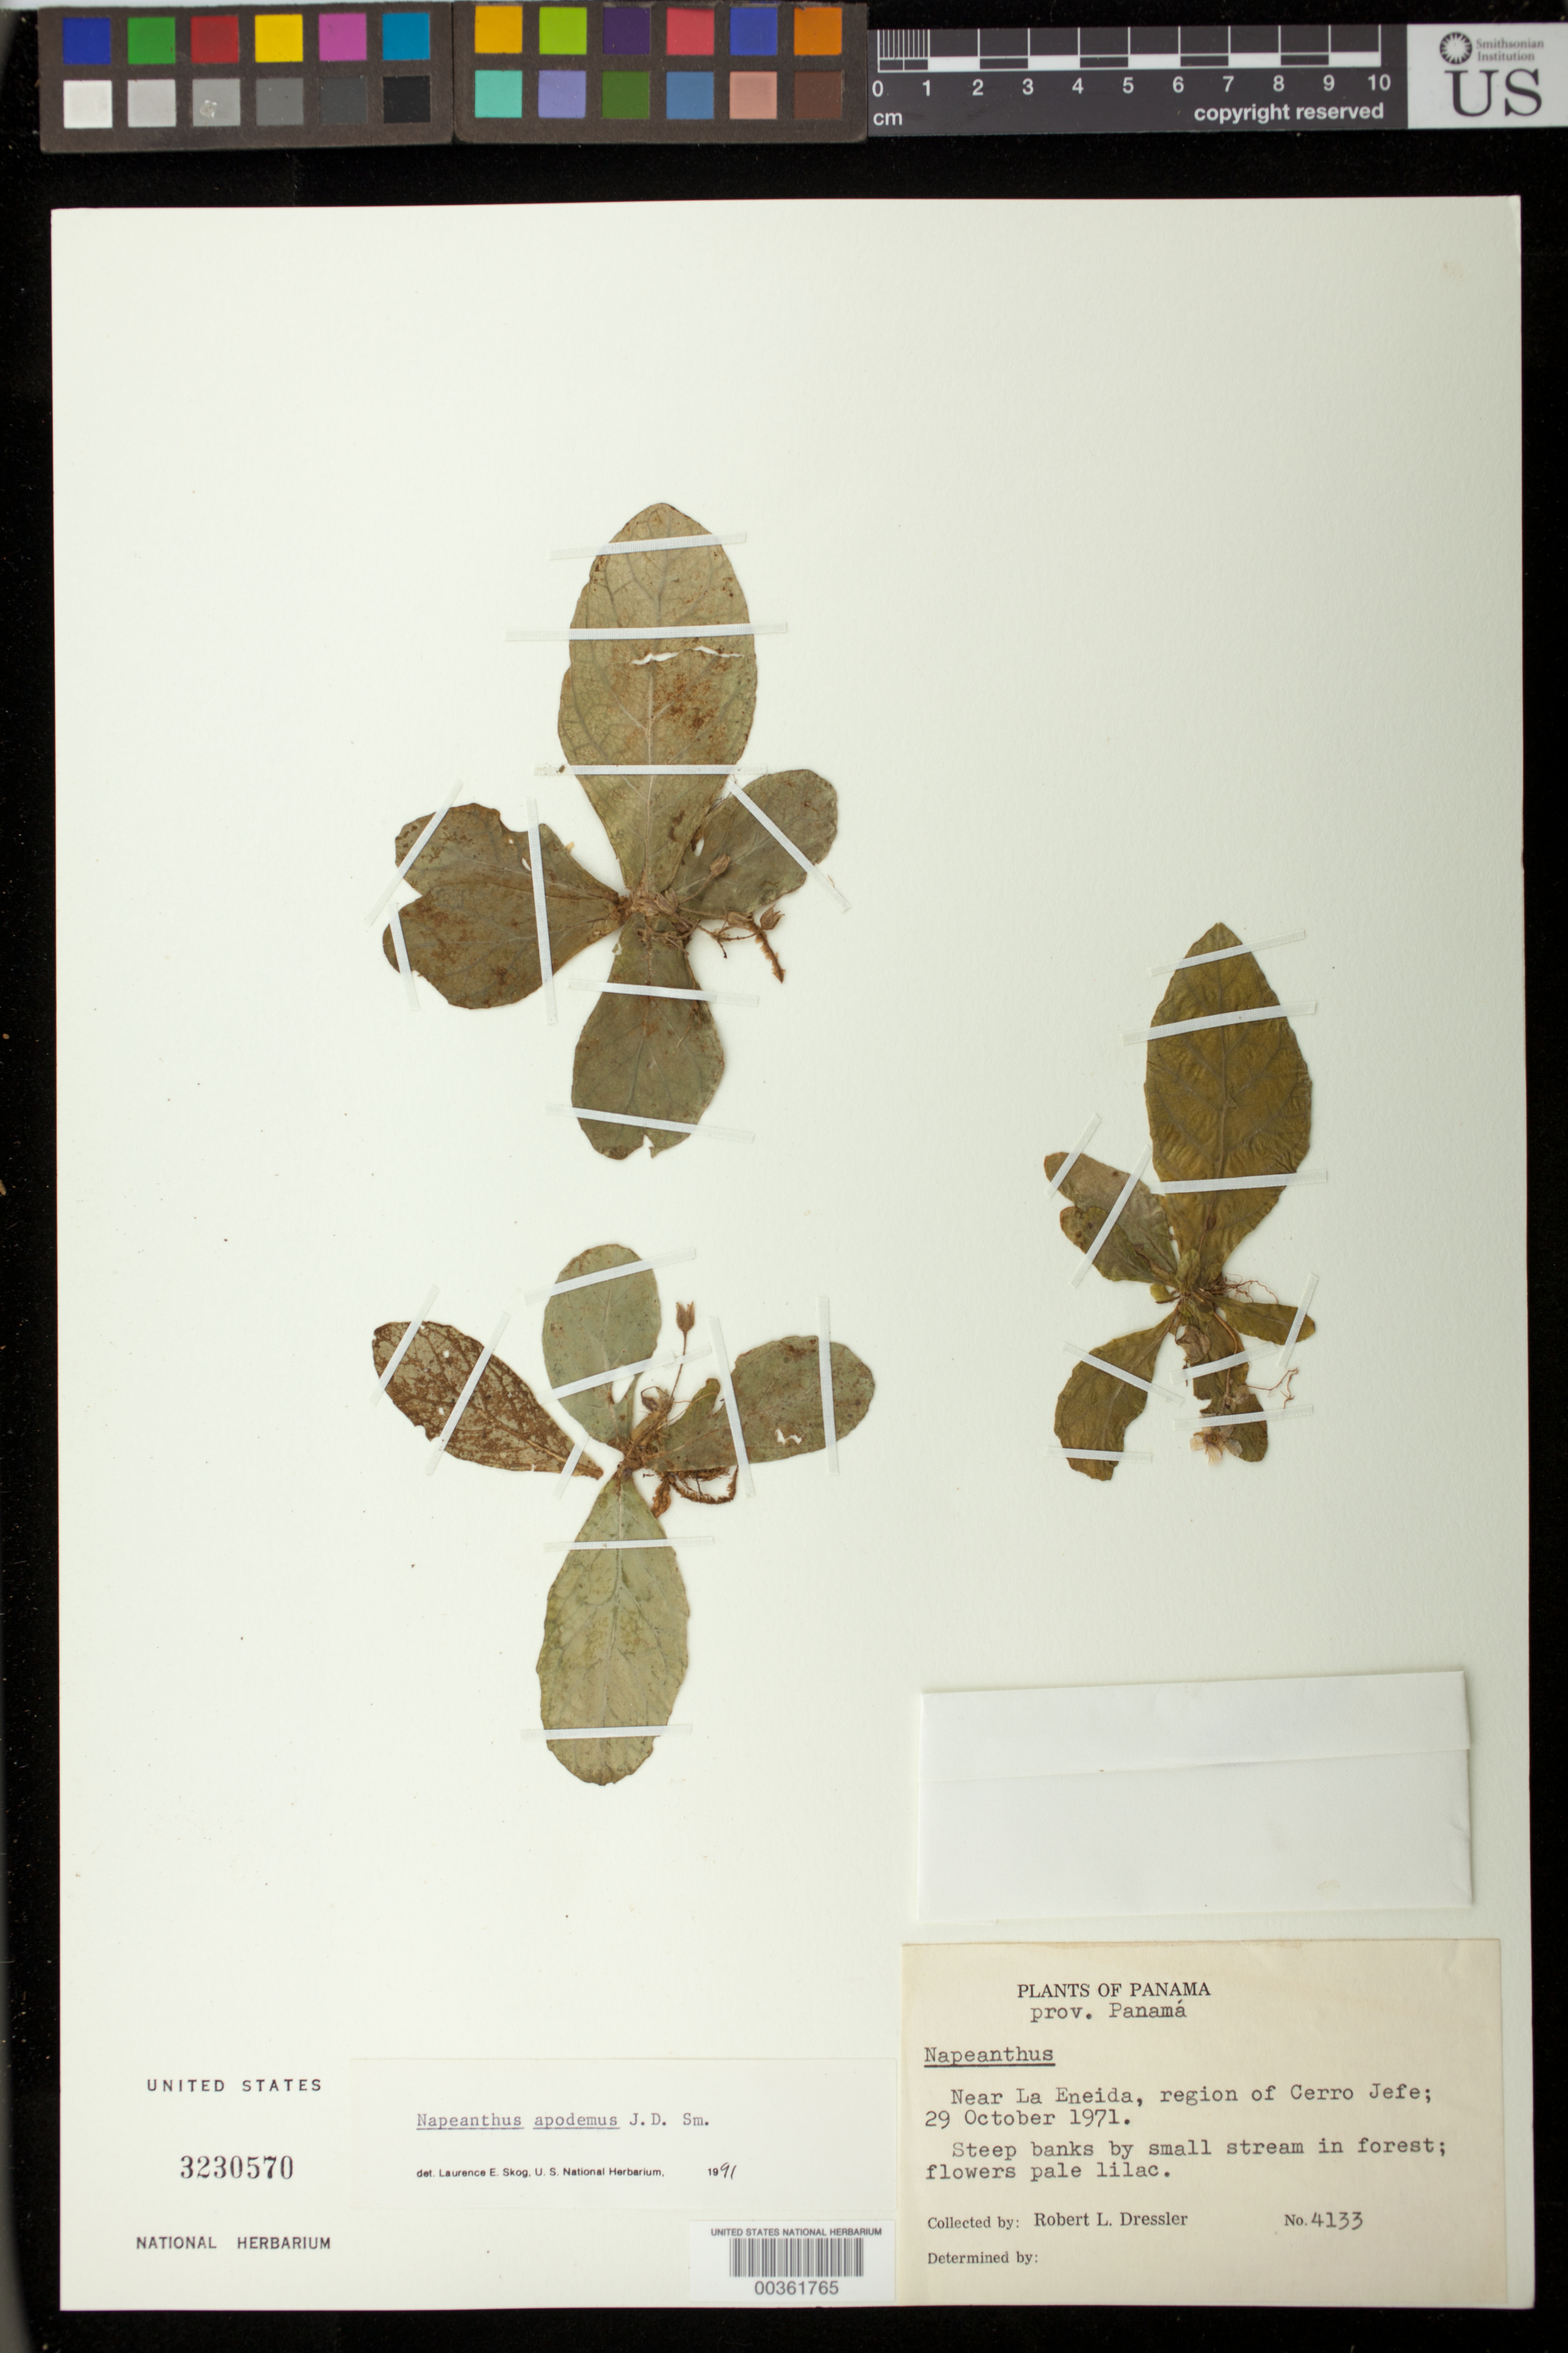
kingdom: Plantae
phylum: Tracheophyta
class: Magnoliopsida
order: Lamiales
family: Gesneriaceae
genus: Napeanthus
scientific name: Napeanthus bullatus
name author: Wiehler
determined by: Skog, Laurence E.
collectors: R. Dressler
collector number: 4133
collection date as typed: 29 Oct 1971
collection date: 1971-10-29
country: Panama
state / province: Panamá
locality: Near La Eneida, region of Cerro Jefe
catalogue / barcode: US 3230570